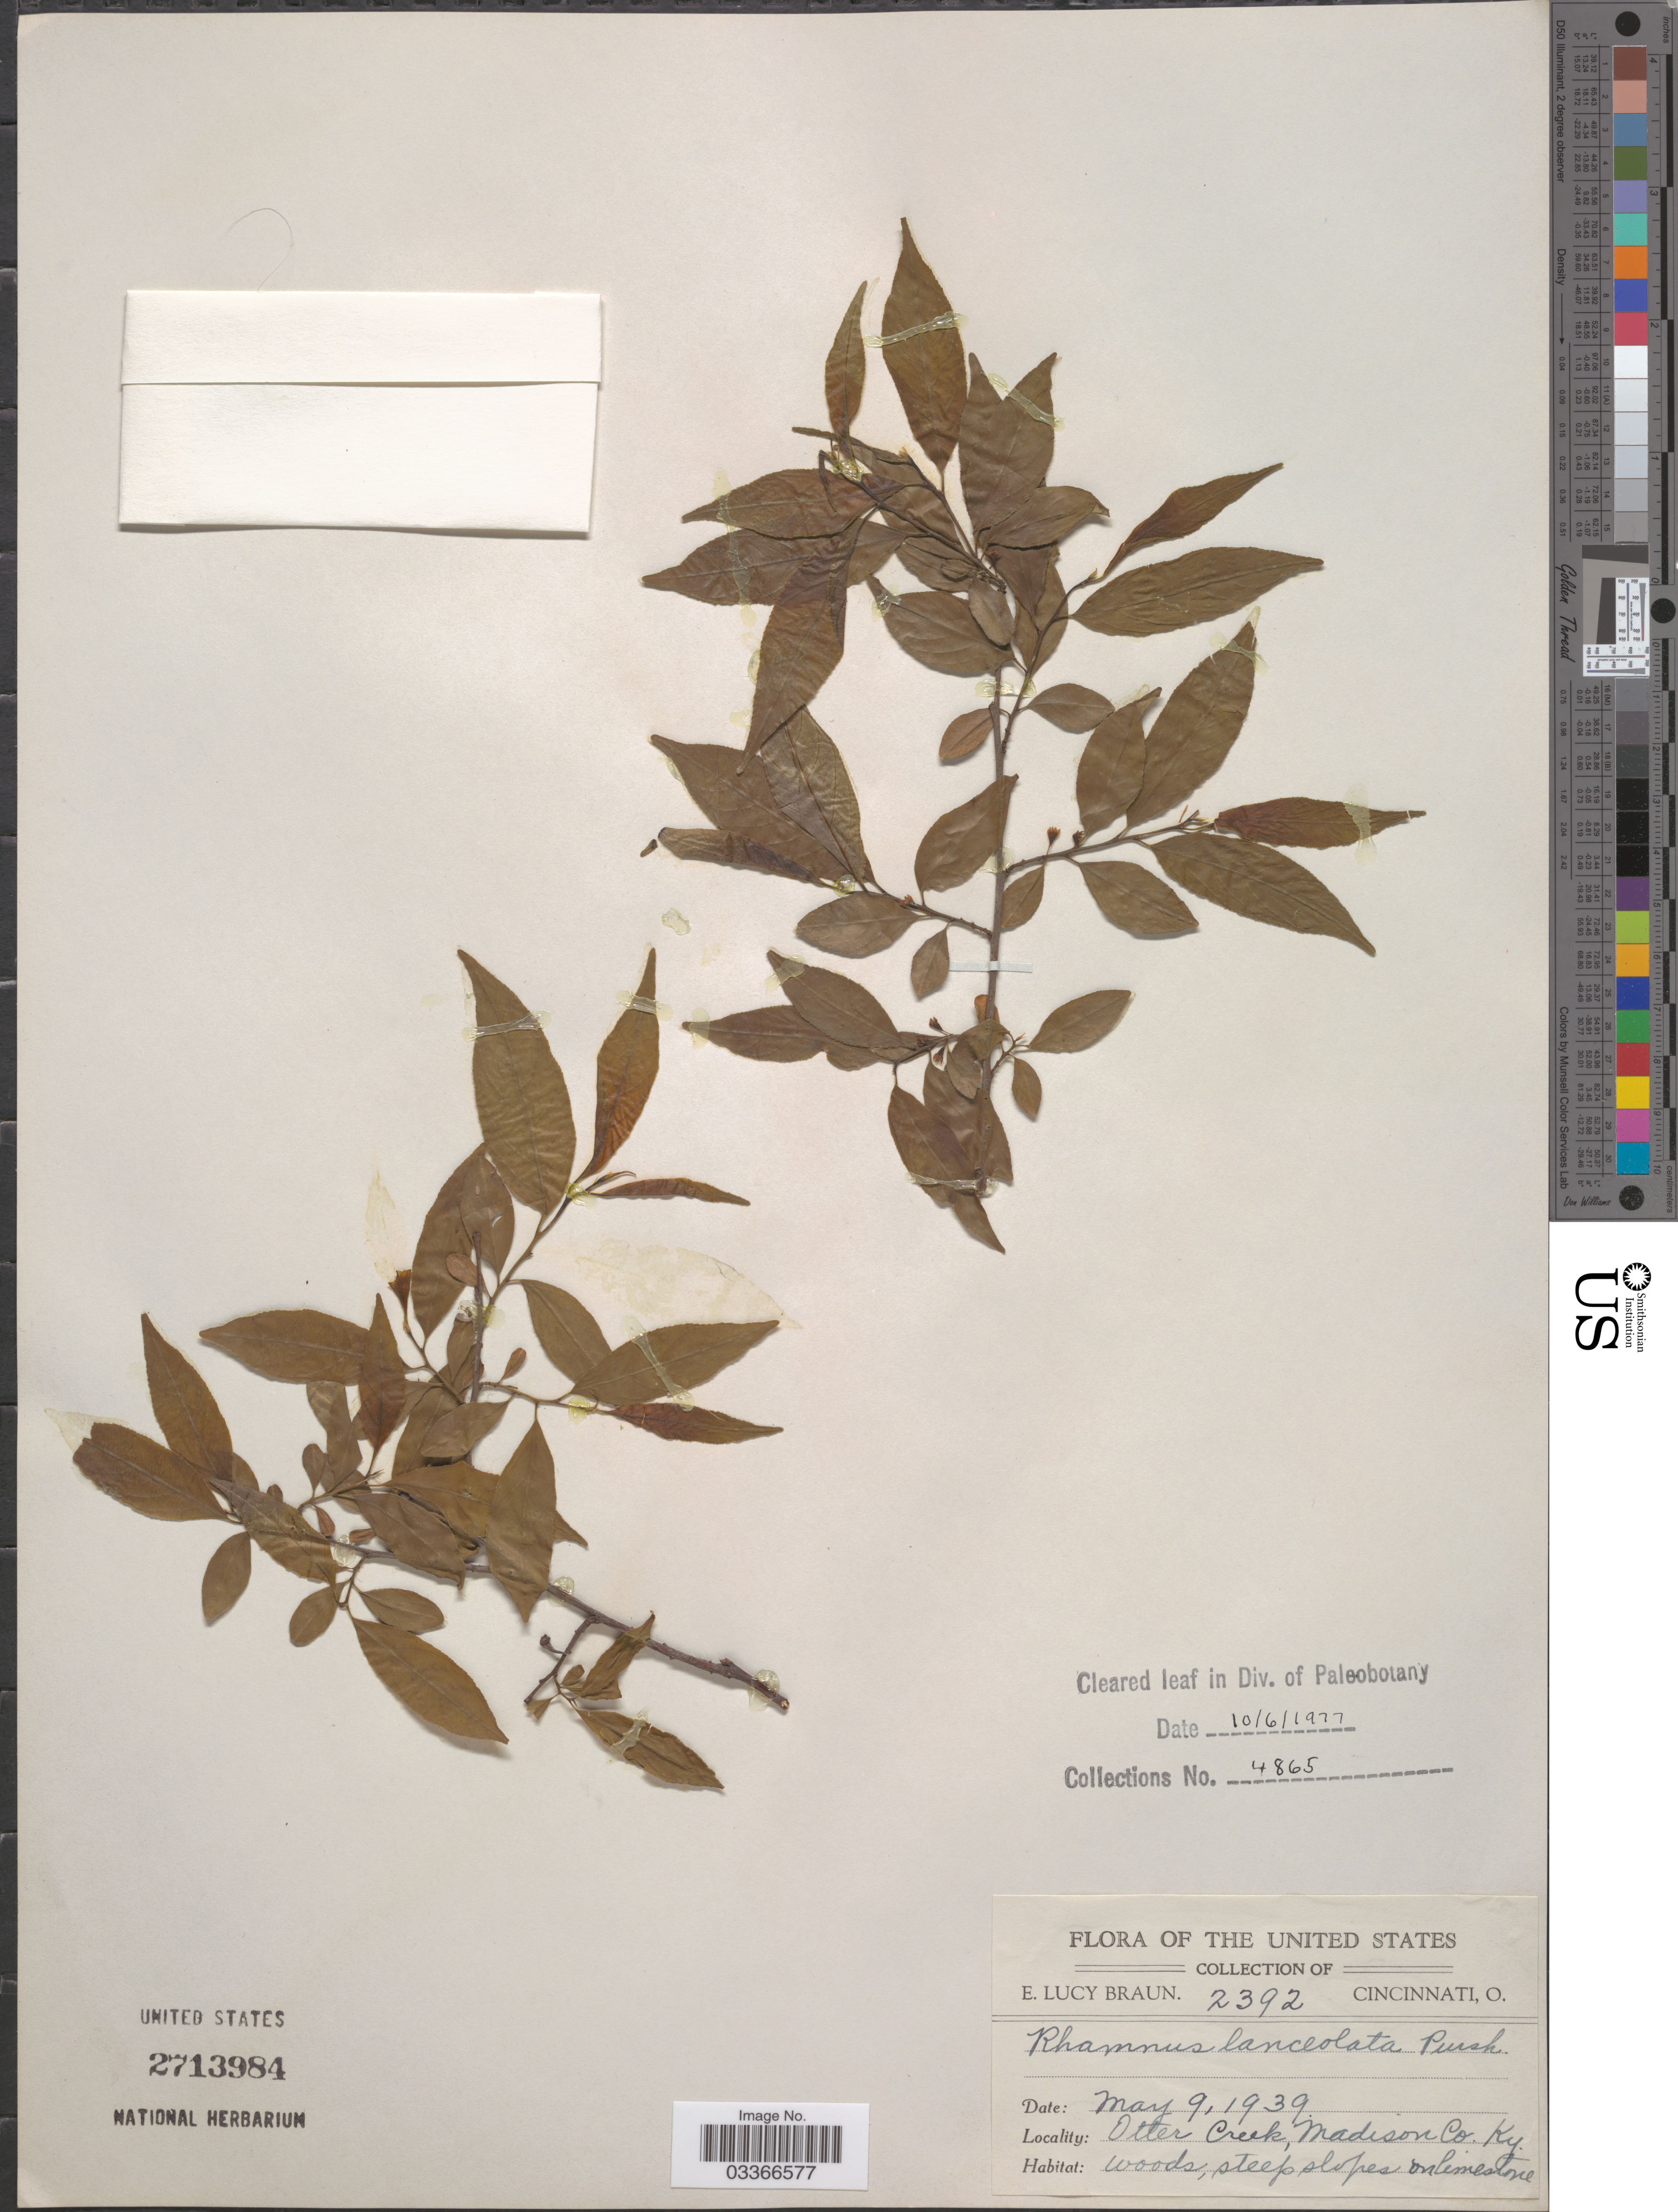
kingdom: Plantae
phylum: Tracheophyta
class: Magnoliopsida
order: Rosales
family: Rhamnaceae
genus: Rhamnus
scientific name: Rhamnus lanceolata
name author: Pursh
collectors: E. L. Braun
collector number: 2392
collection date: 1939-05-09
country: United States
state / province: Kentucky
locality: Otter Creek, Madison Co.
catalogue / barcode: US 2713984